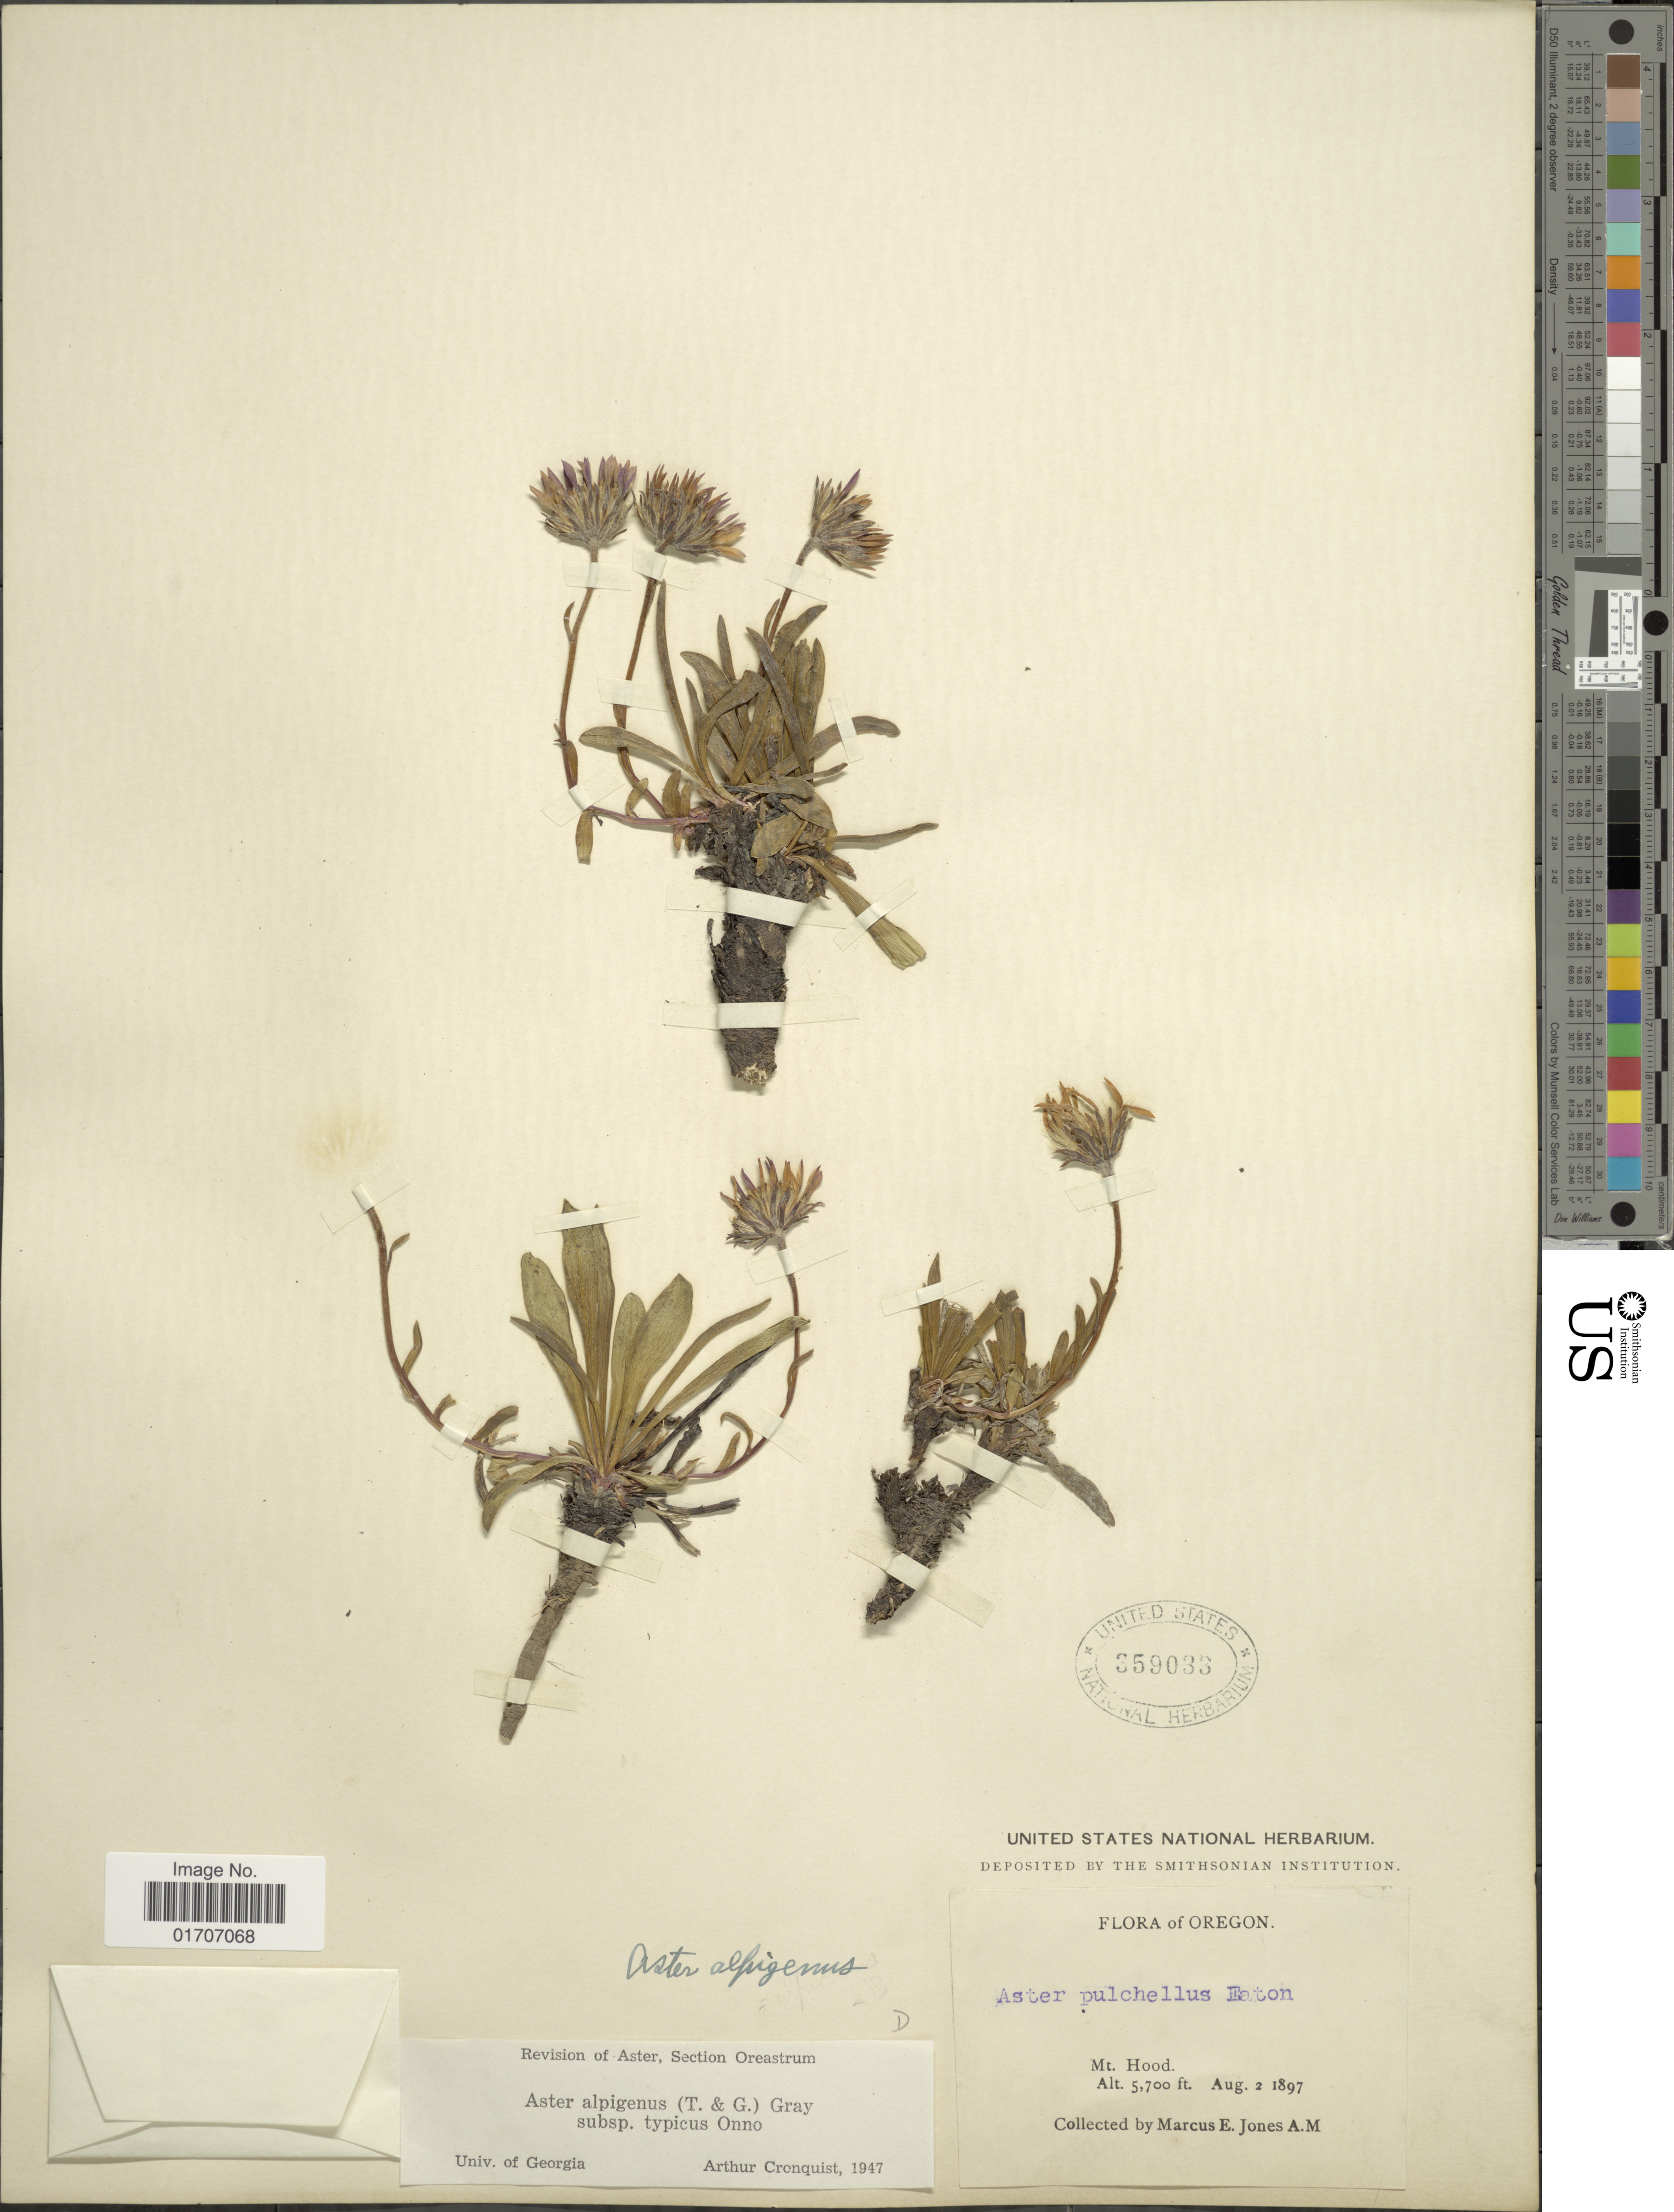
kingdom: Plantae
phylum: Tracheophyta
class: Magnoliopsida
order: Asterales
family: Asteraceae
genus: Oreostemma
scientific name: Oreostemma alpigenum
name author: (Torr. & A. Gray) Greene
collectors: M. E. Jones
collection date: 1897-08-02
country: United States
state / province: Oregon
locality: Mt. Hood.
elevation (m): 1737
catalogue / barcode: US 359033